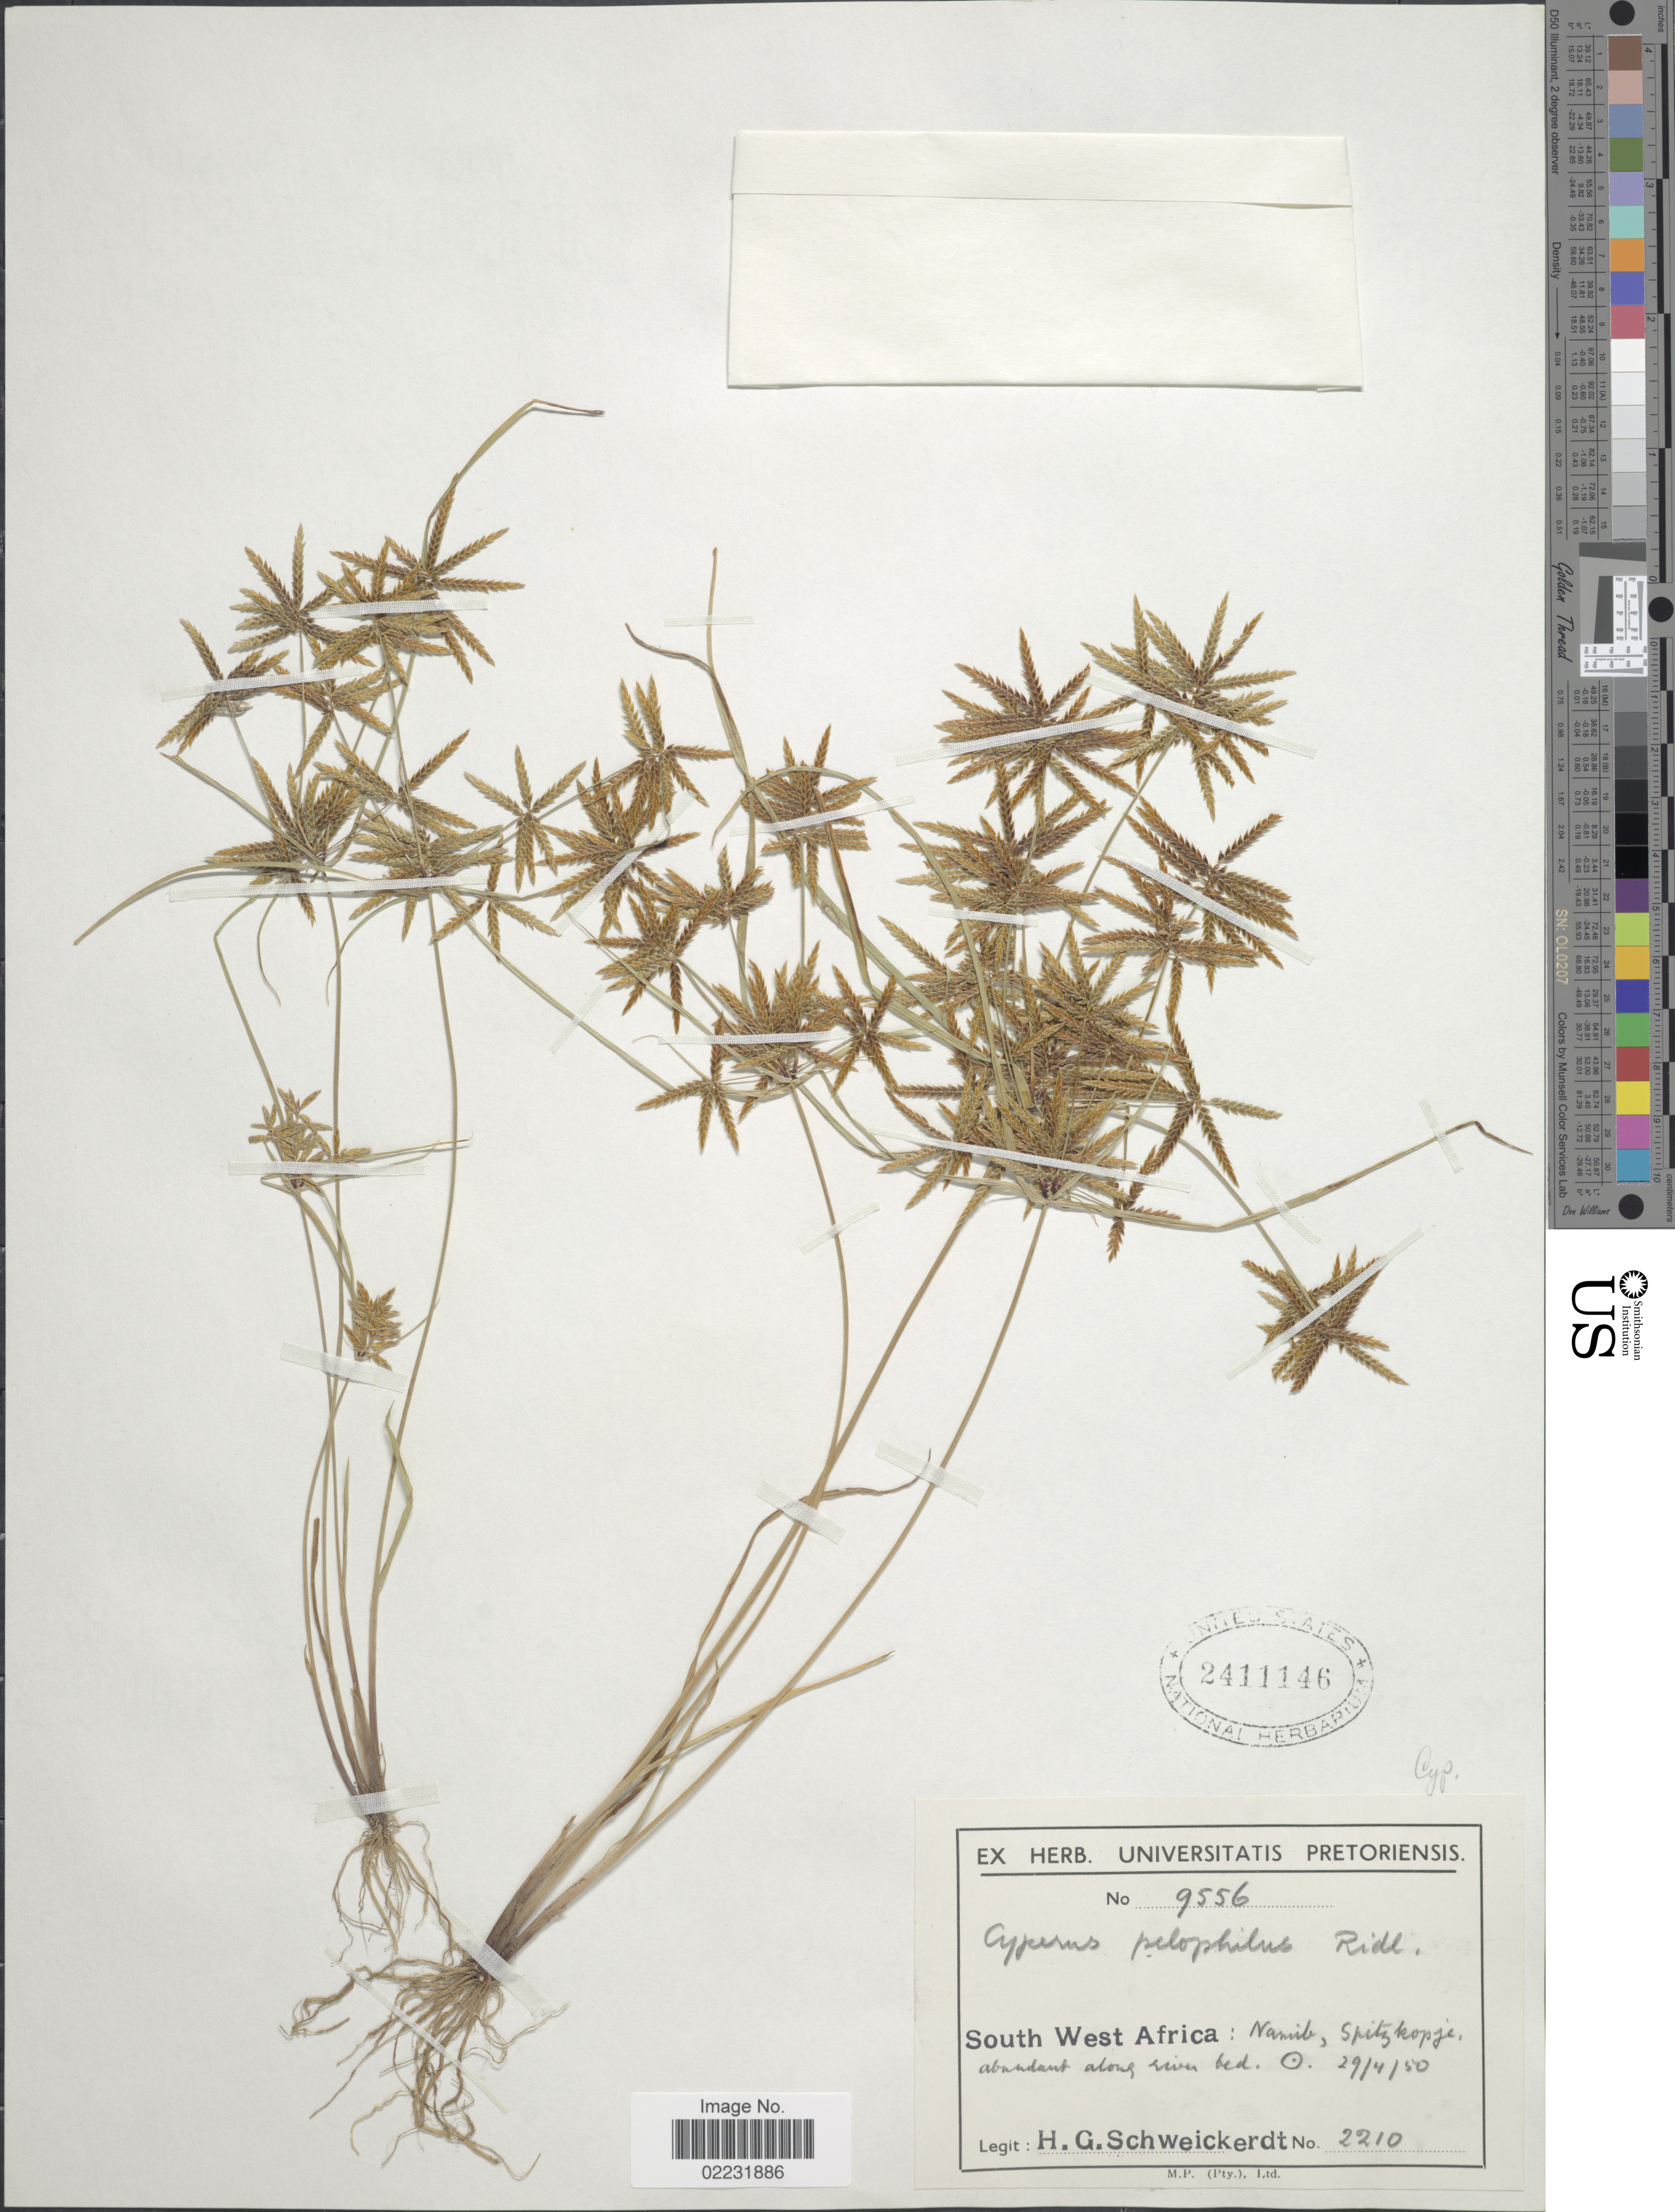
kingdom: Plantae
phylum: Tracheophyta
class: Liliopsida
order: Poales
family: Cyperaceae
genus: Cyperus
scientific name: Cyperus pelophilus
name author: Ridl.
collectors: H. Schweickerdt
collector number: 2210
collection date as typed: Transcribed d/m/y: 29/4/50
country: Namibia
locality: South West Africa: Namibe, Spitzkopje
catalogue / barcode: US 2411146